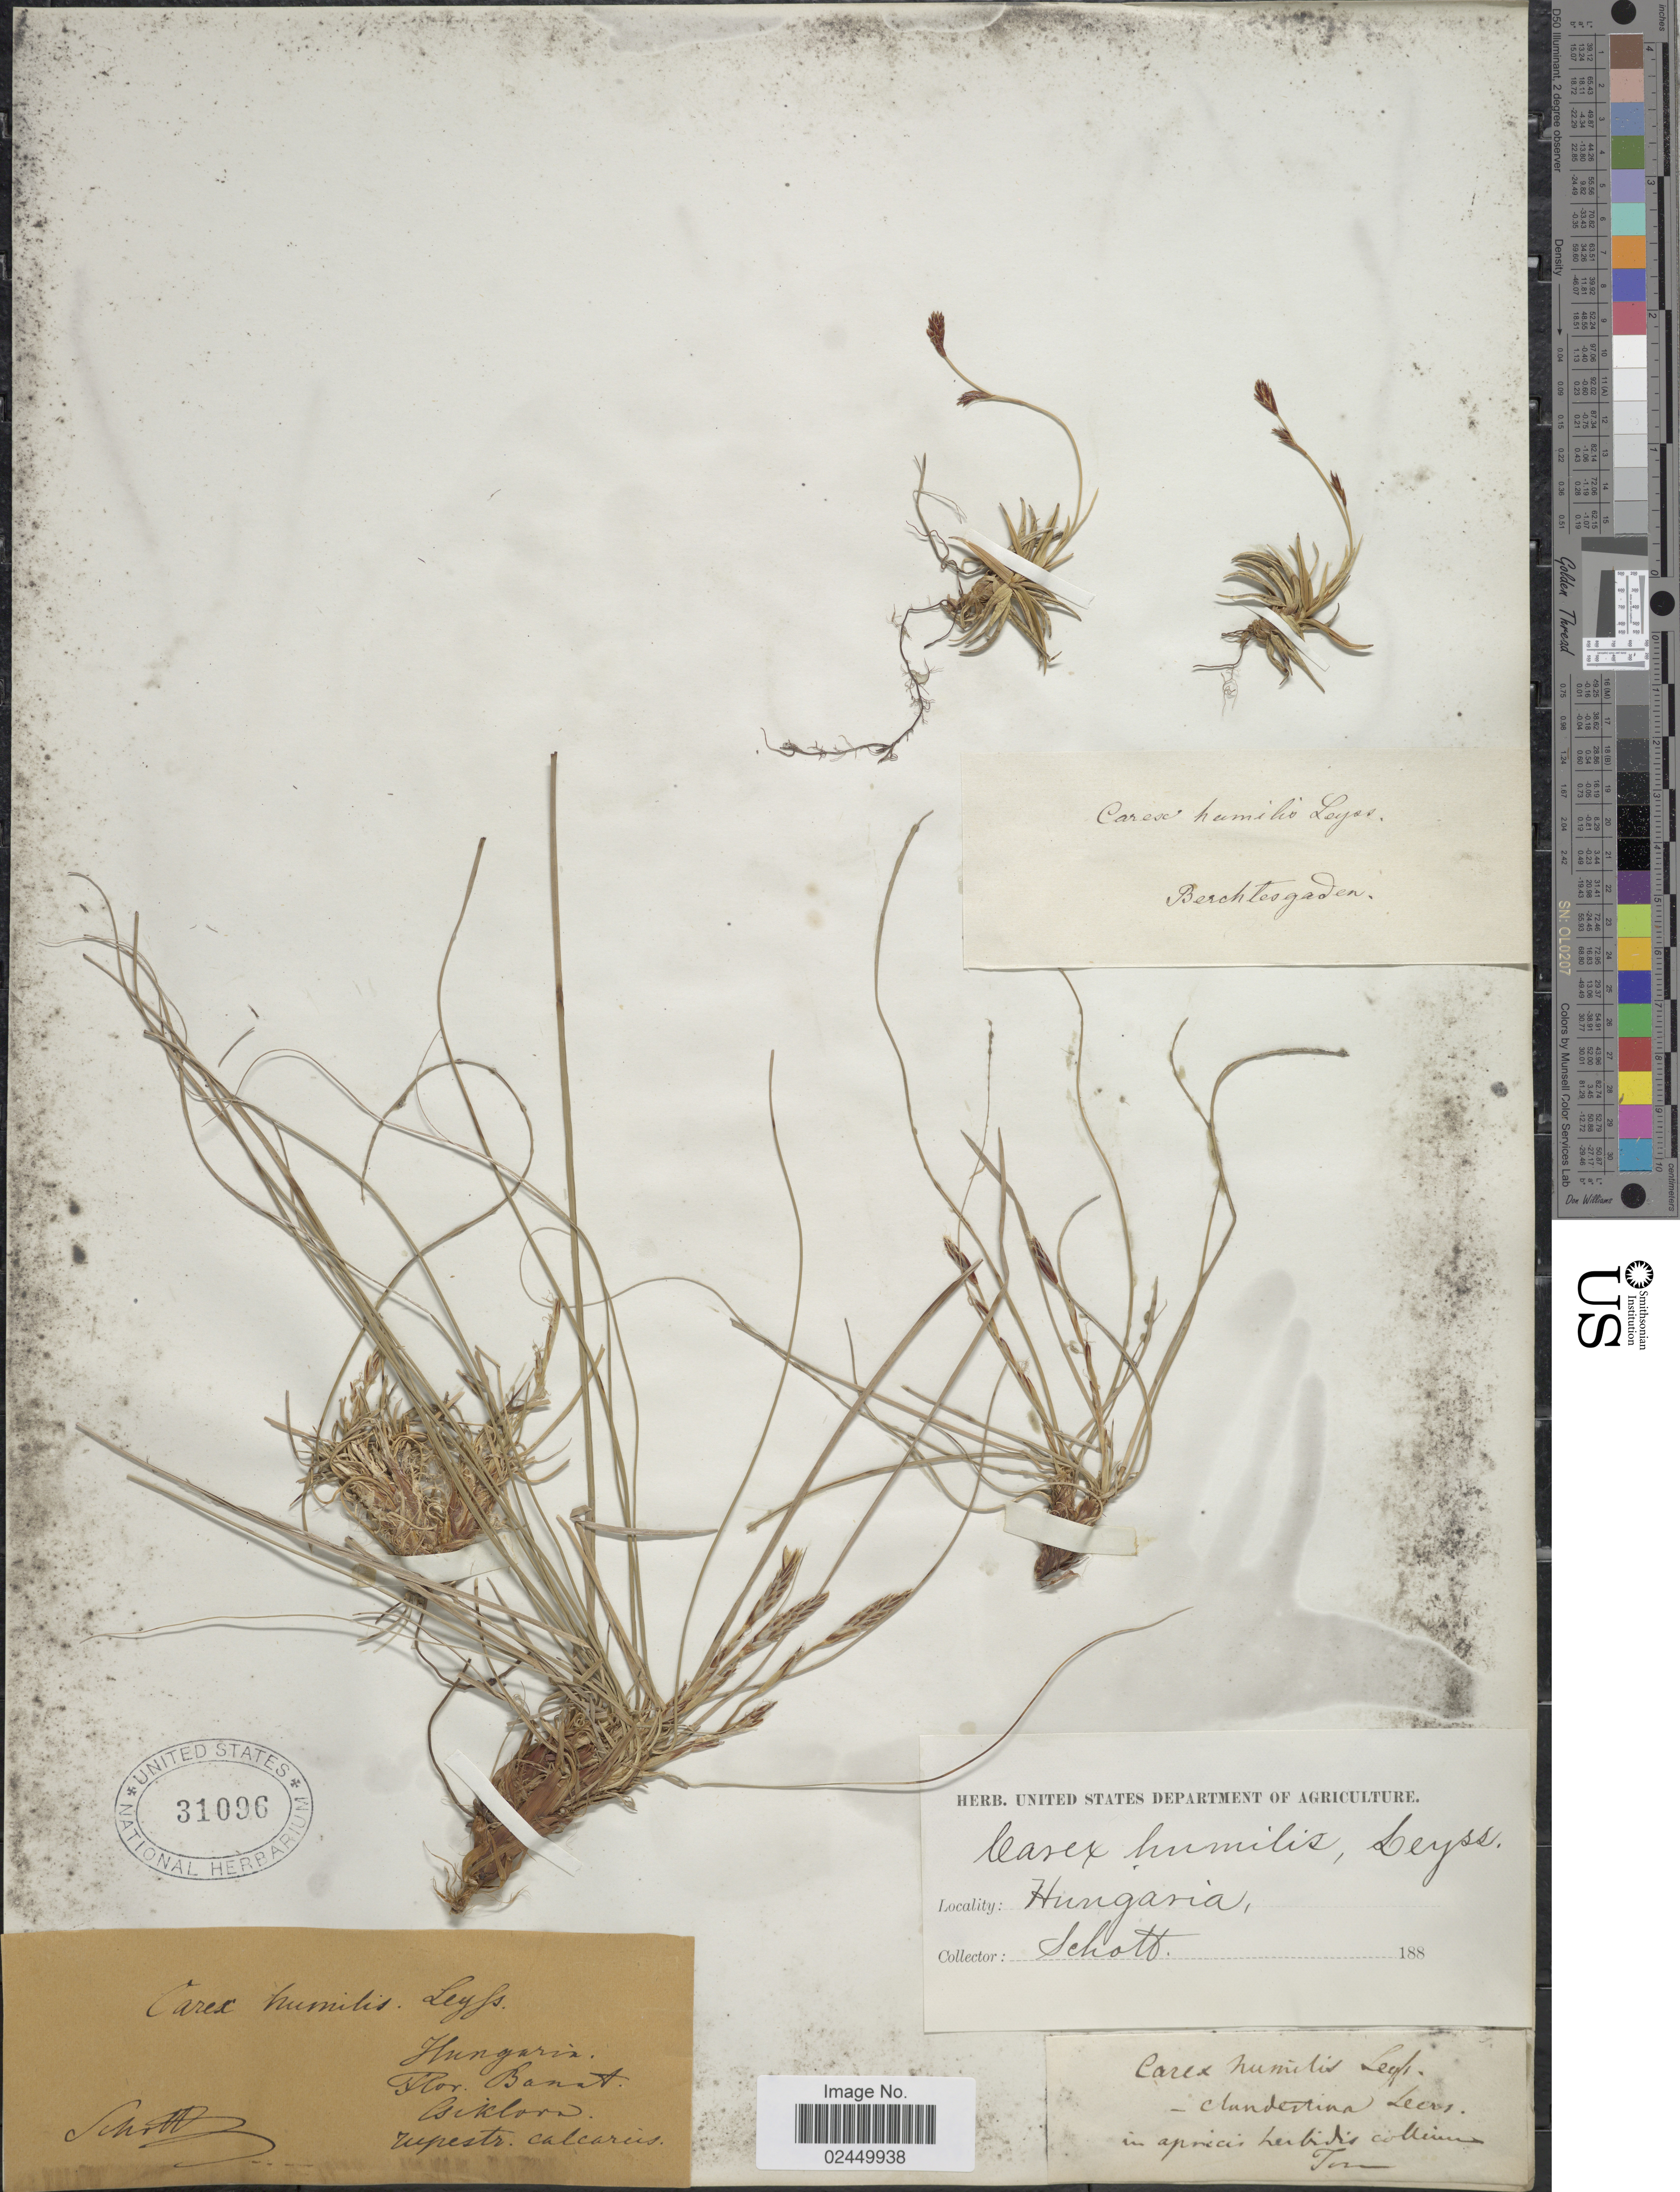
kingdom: Plantae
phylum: Tracheophyta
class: Liliopsida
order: Poales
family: Cyperaceae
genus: Carex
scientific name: Carex humilis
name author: Leyss.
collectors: Schott, --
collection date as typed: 18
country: Romania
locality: Flor. Banat, Csiklova, rupestr. calcarus.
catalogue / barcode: US 31096